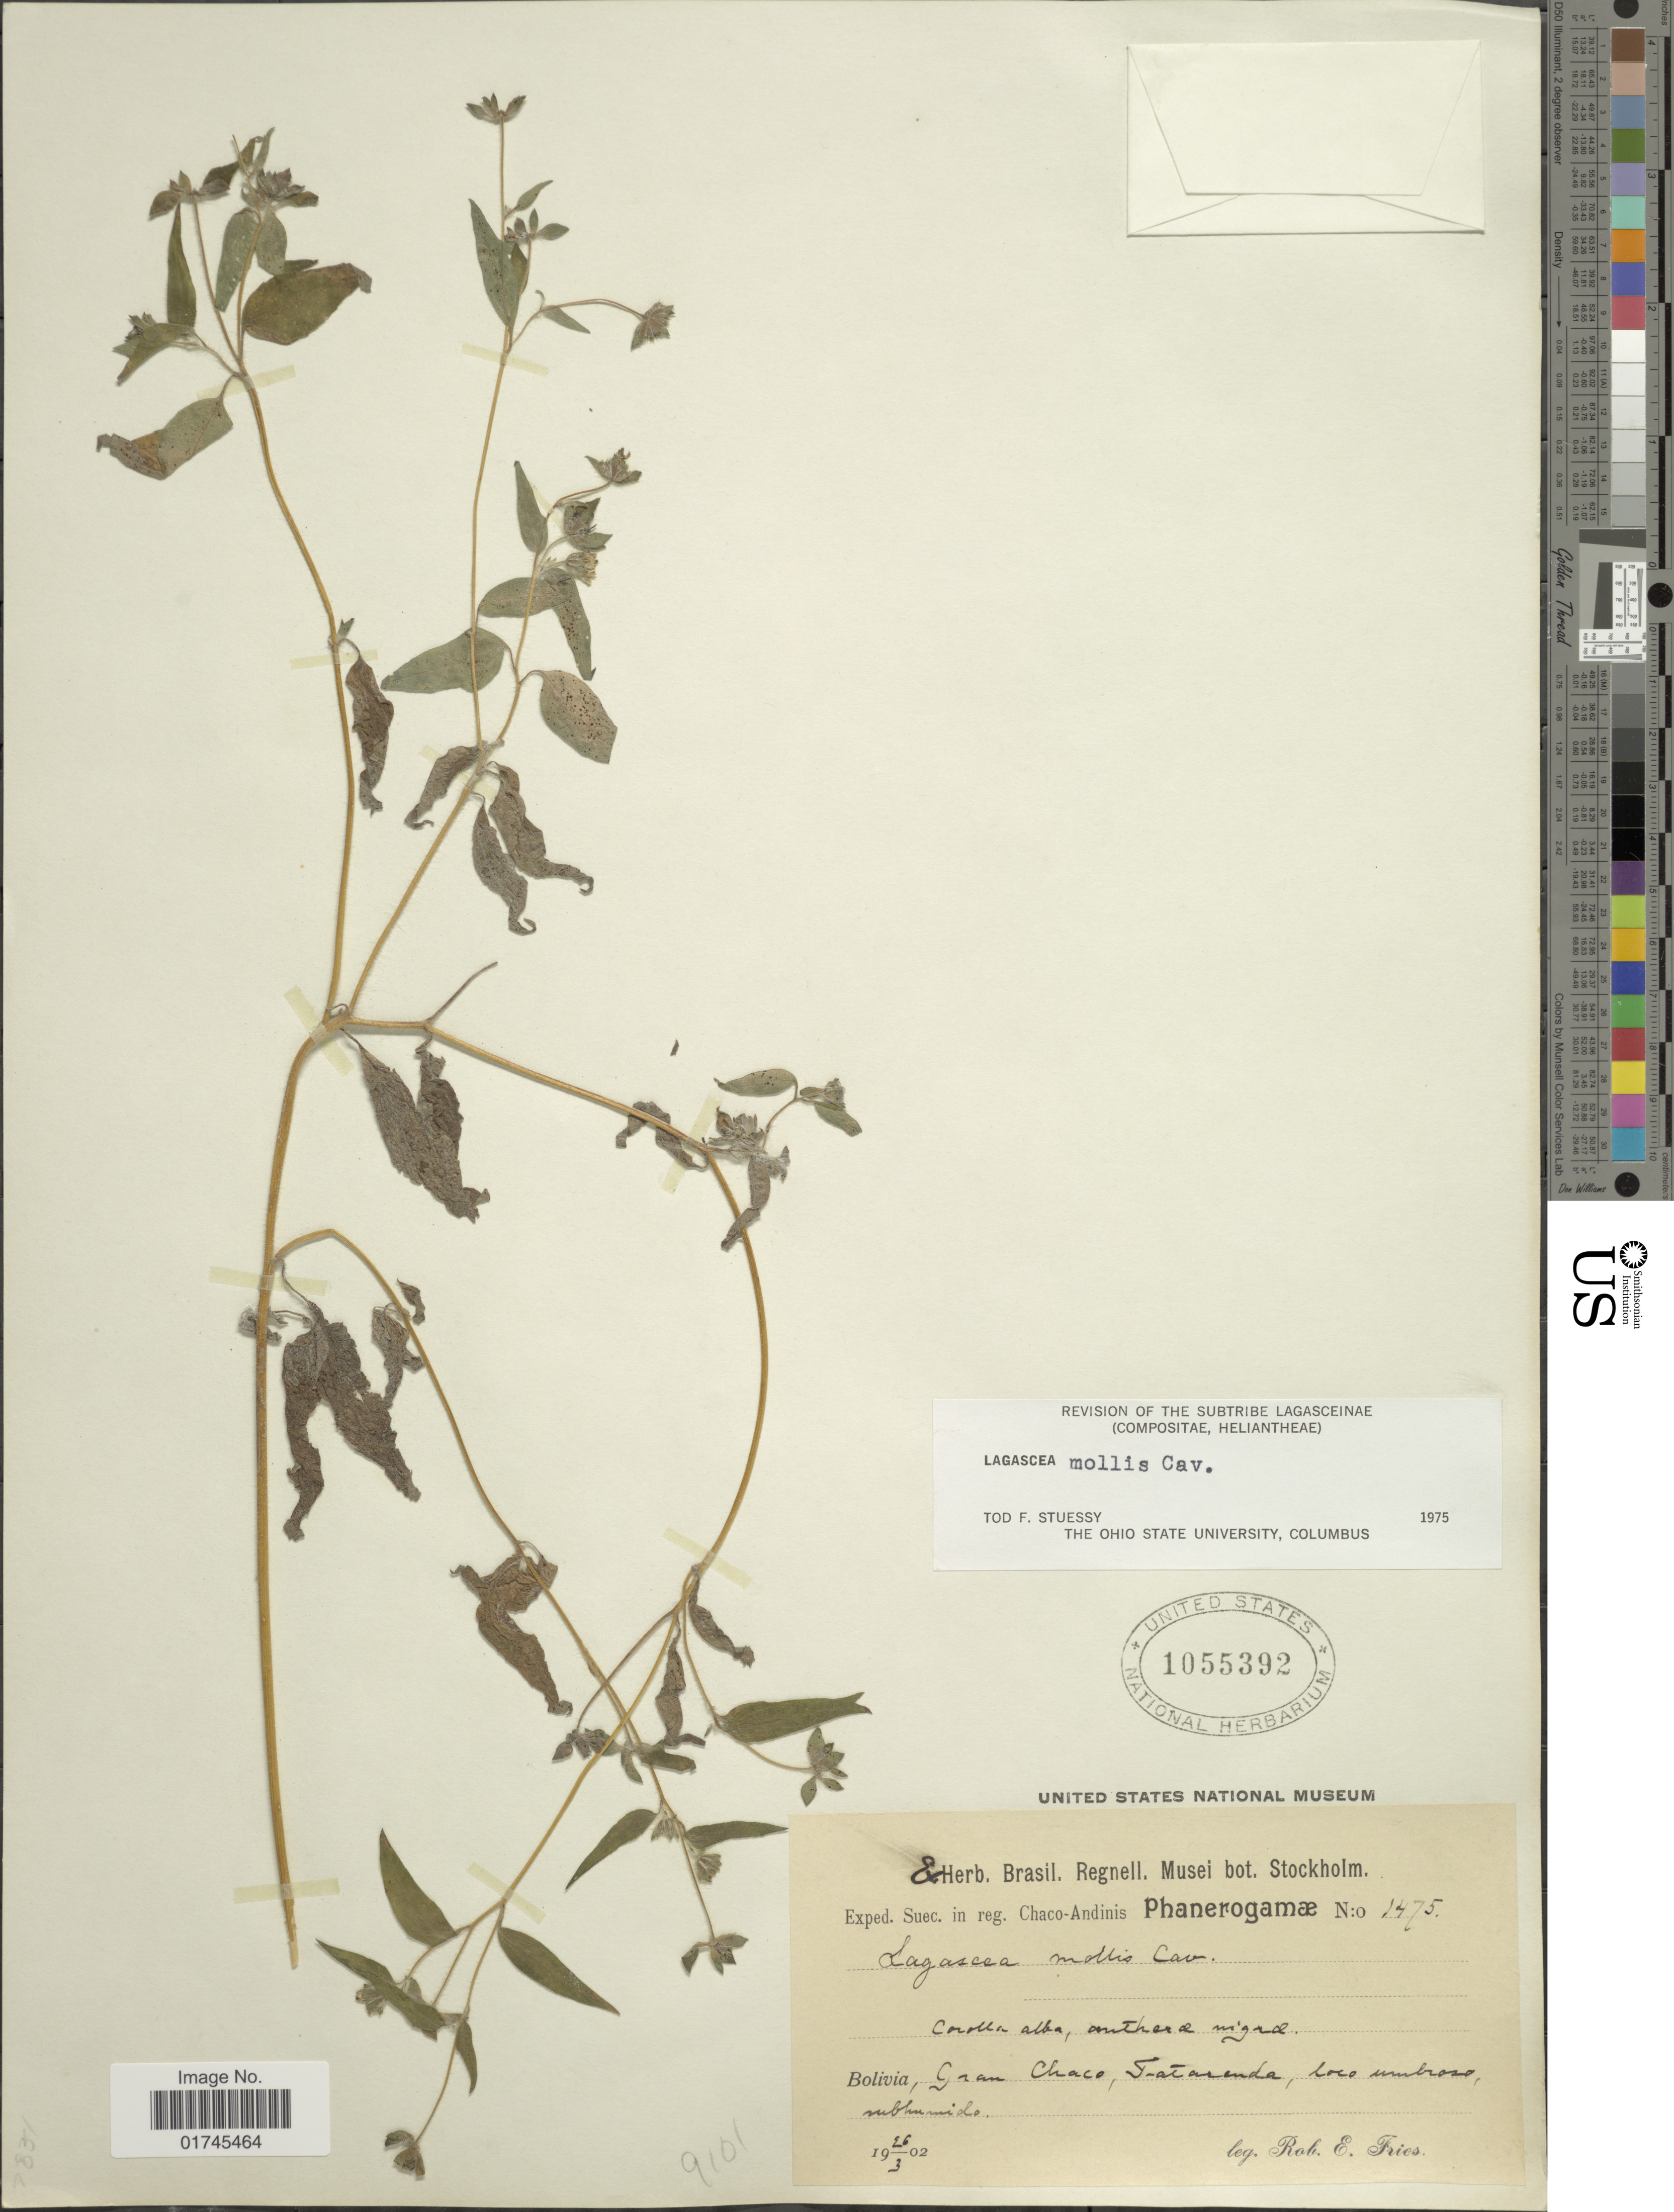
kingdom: Plantae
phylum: Tracheophyta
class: Magnoliopsida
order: Asterales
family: Asteraceae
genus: Lagascea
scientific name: Lagascea mollis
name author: Cav.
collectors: R. E. Fries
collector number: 1475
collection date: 1902-03-26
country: Bolivia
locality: Gran Chaco, Fatarenda, loco umbroso, subhumido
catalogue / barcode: US 1055392